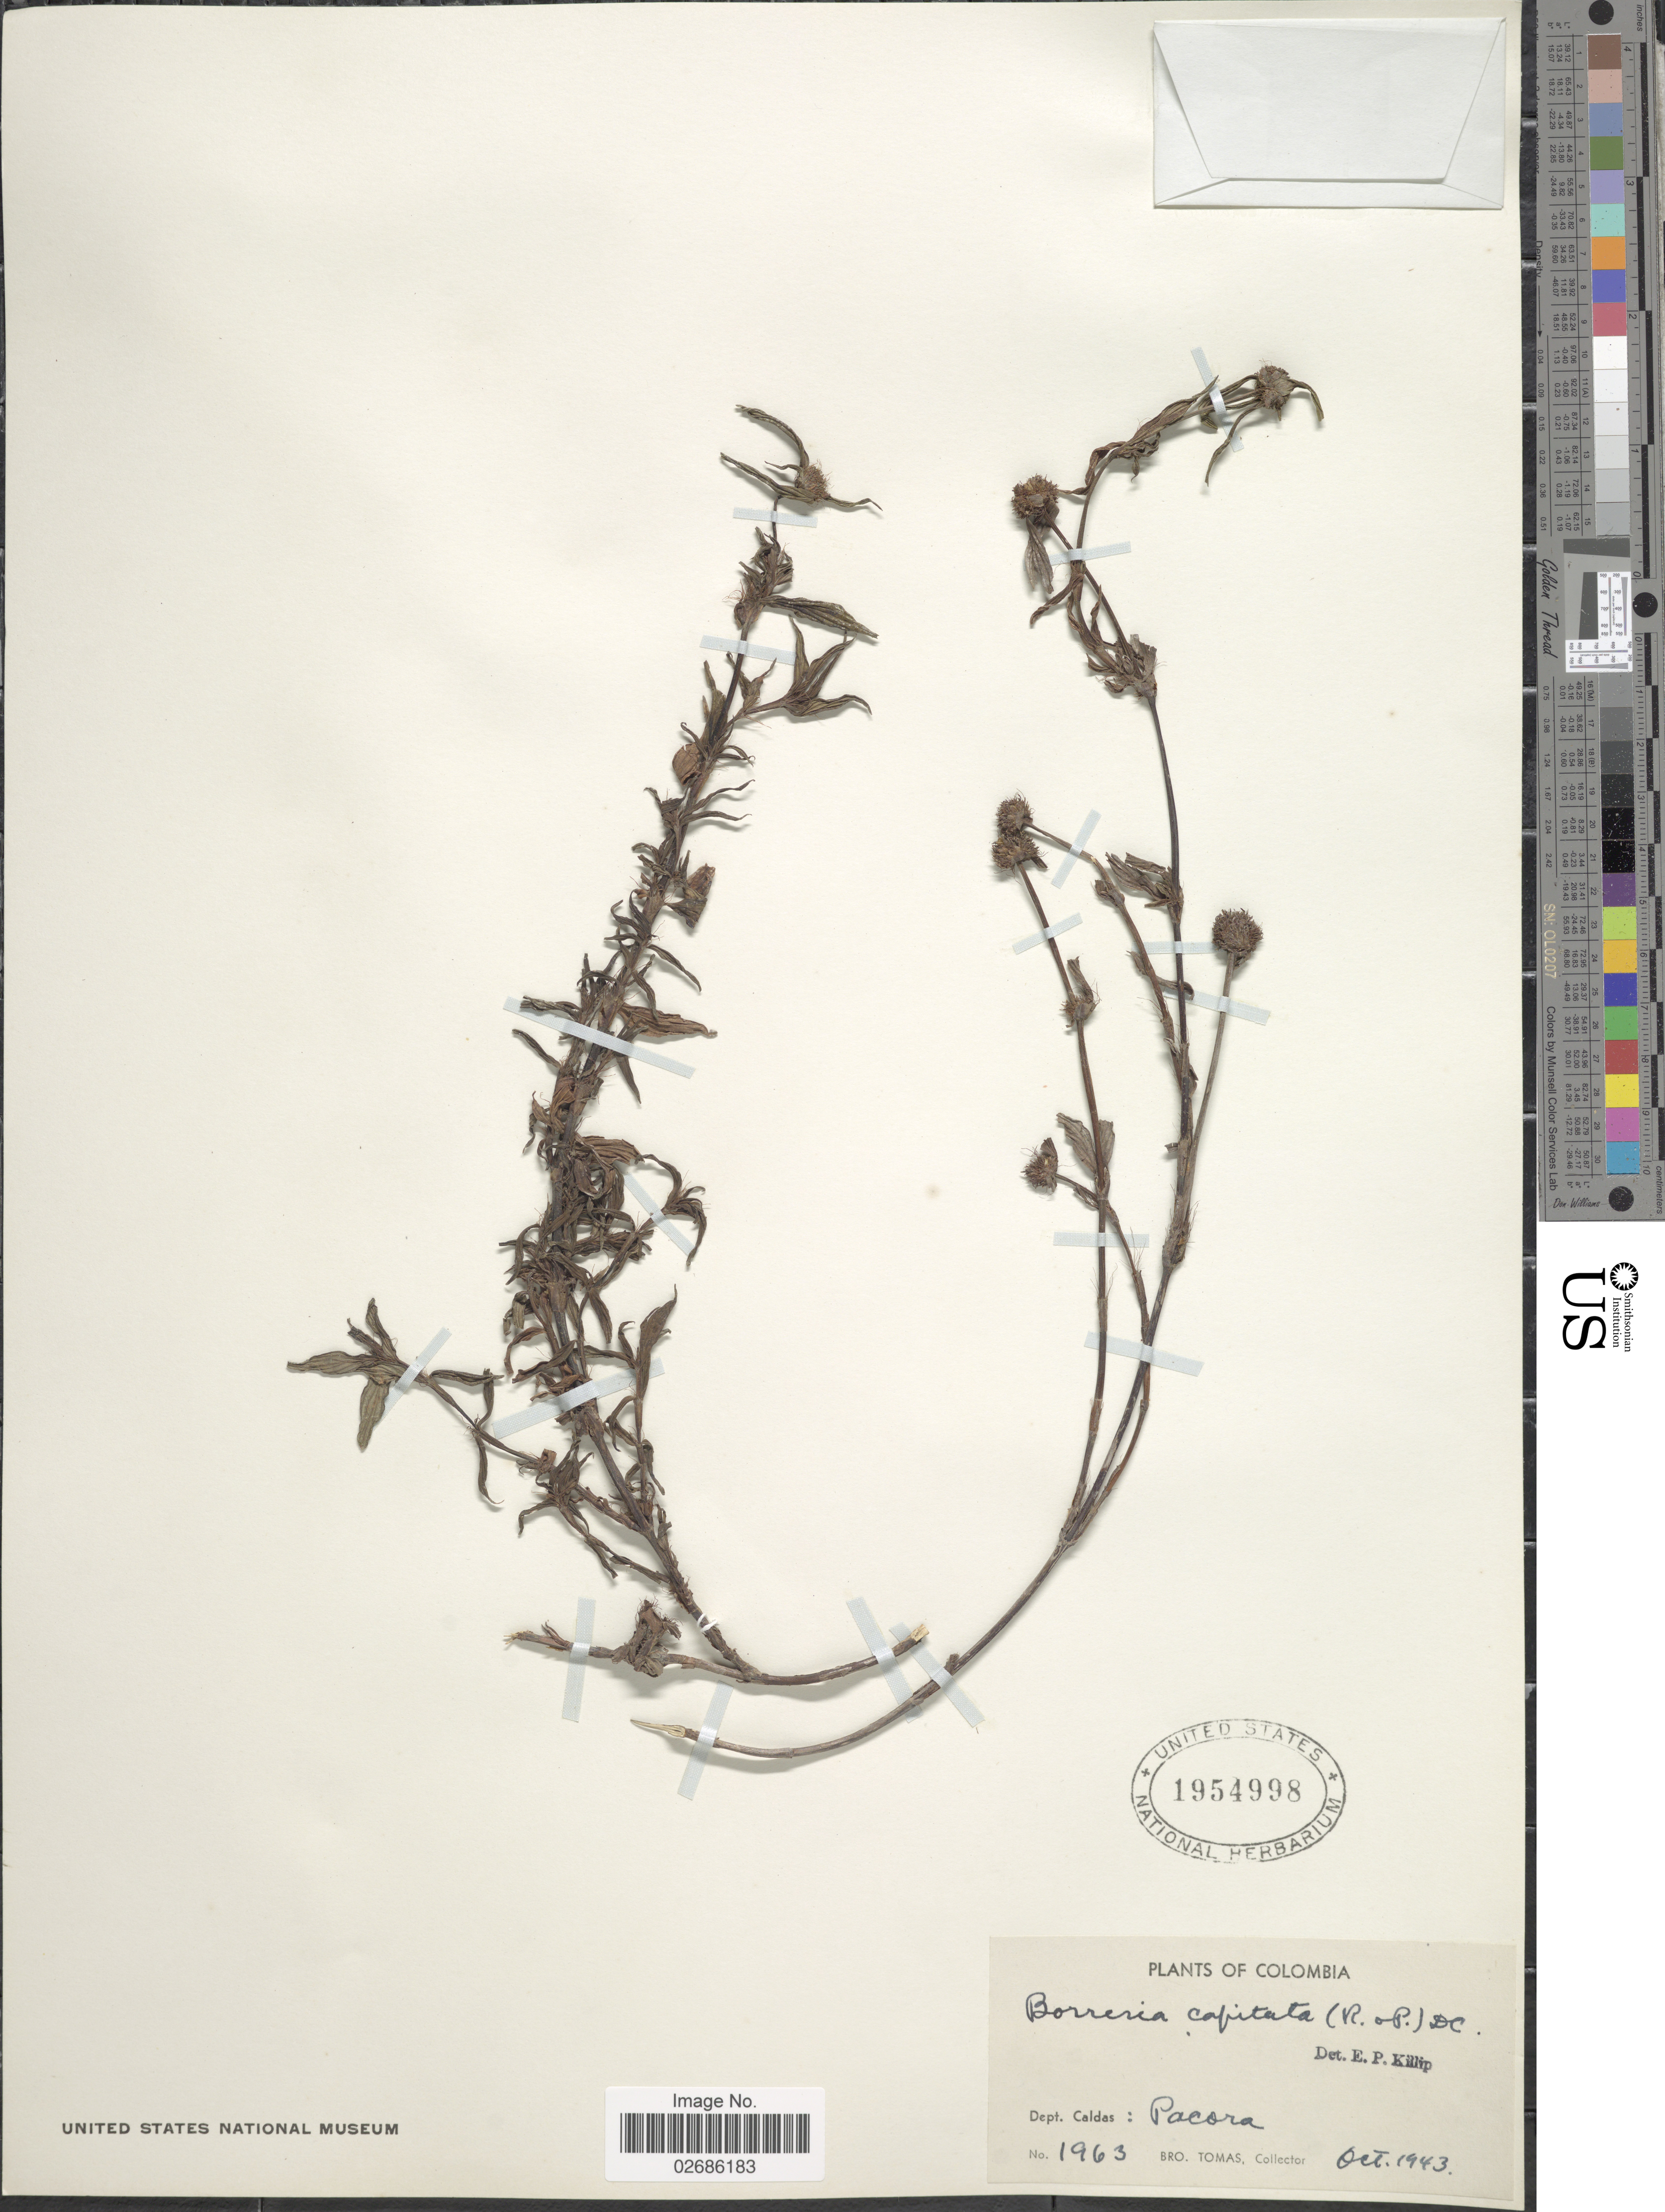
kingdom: Plantae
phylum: Tracheophyta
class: Magnoliopsida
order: Gentianales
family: Rubiaceae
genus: Borreria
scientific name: Borreria capitata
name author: (Ruiz & Pav.) DC.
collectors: B. Tomas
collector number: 1963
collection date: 1943-10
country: Colombia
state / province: Caldas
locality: Dept. Caldas: Pacora.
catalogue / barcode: US 1954998